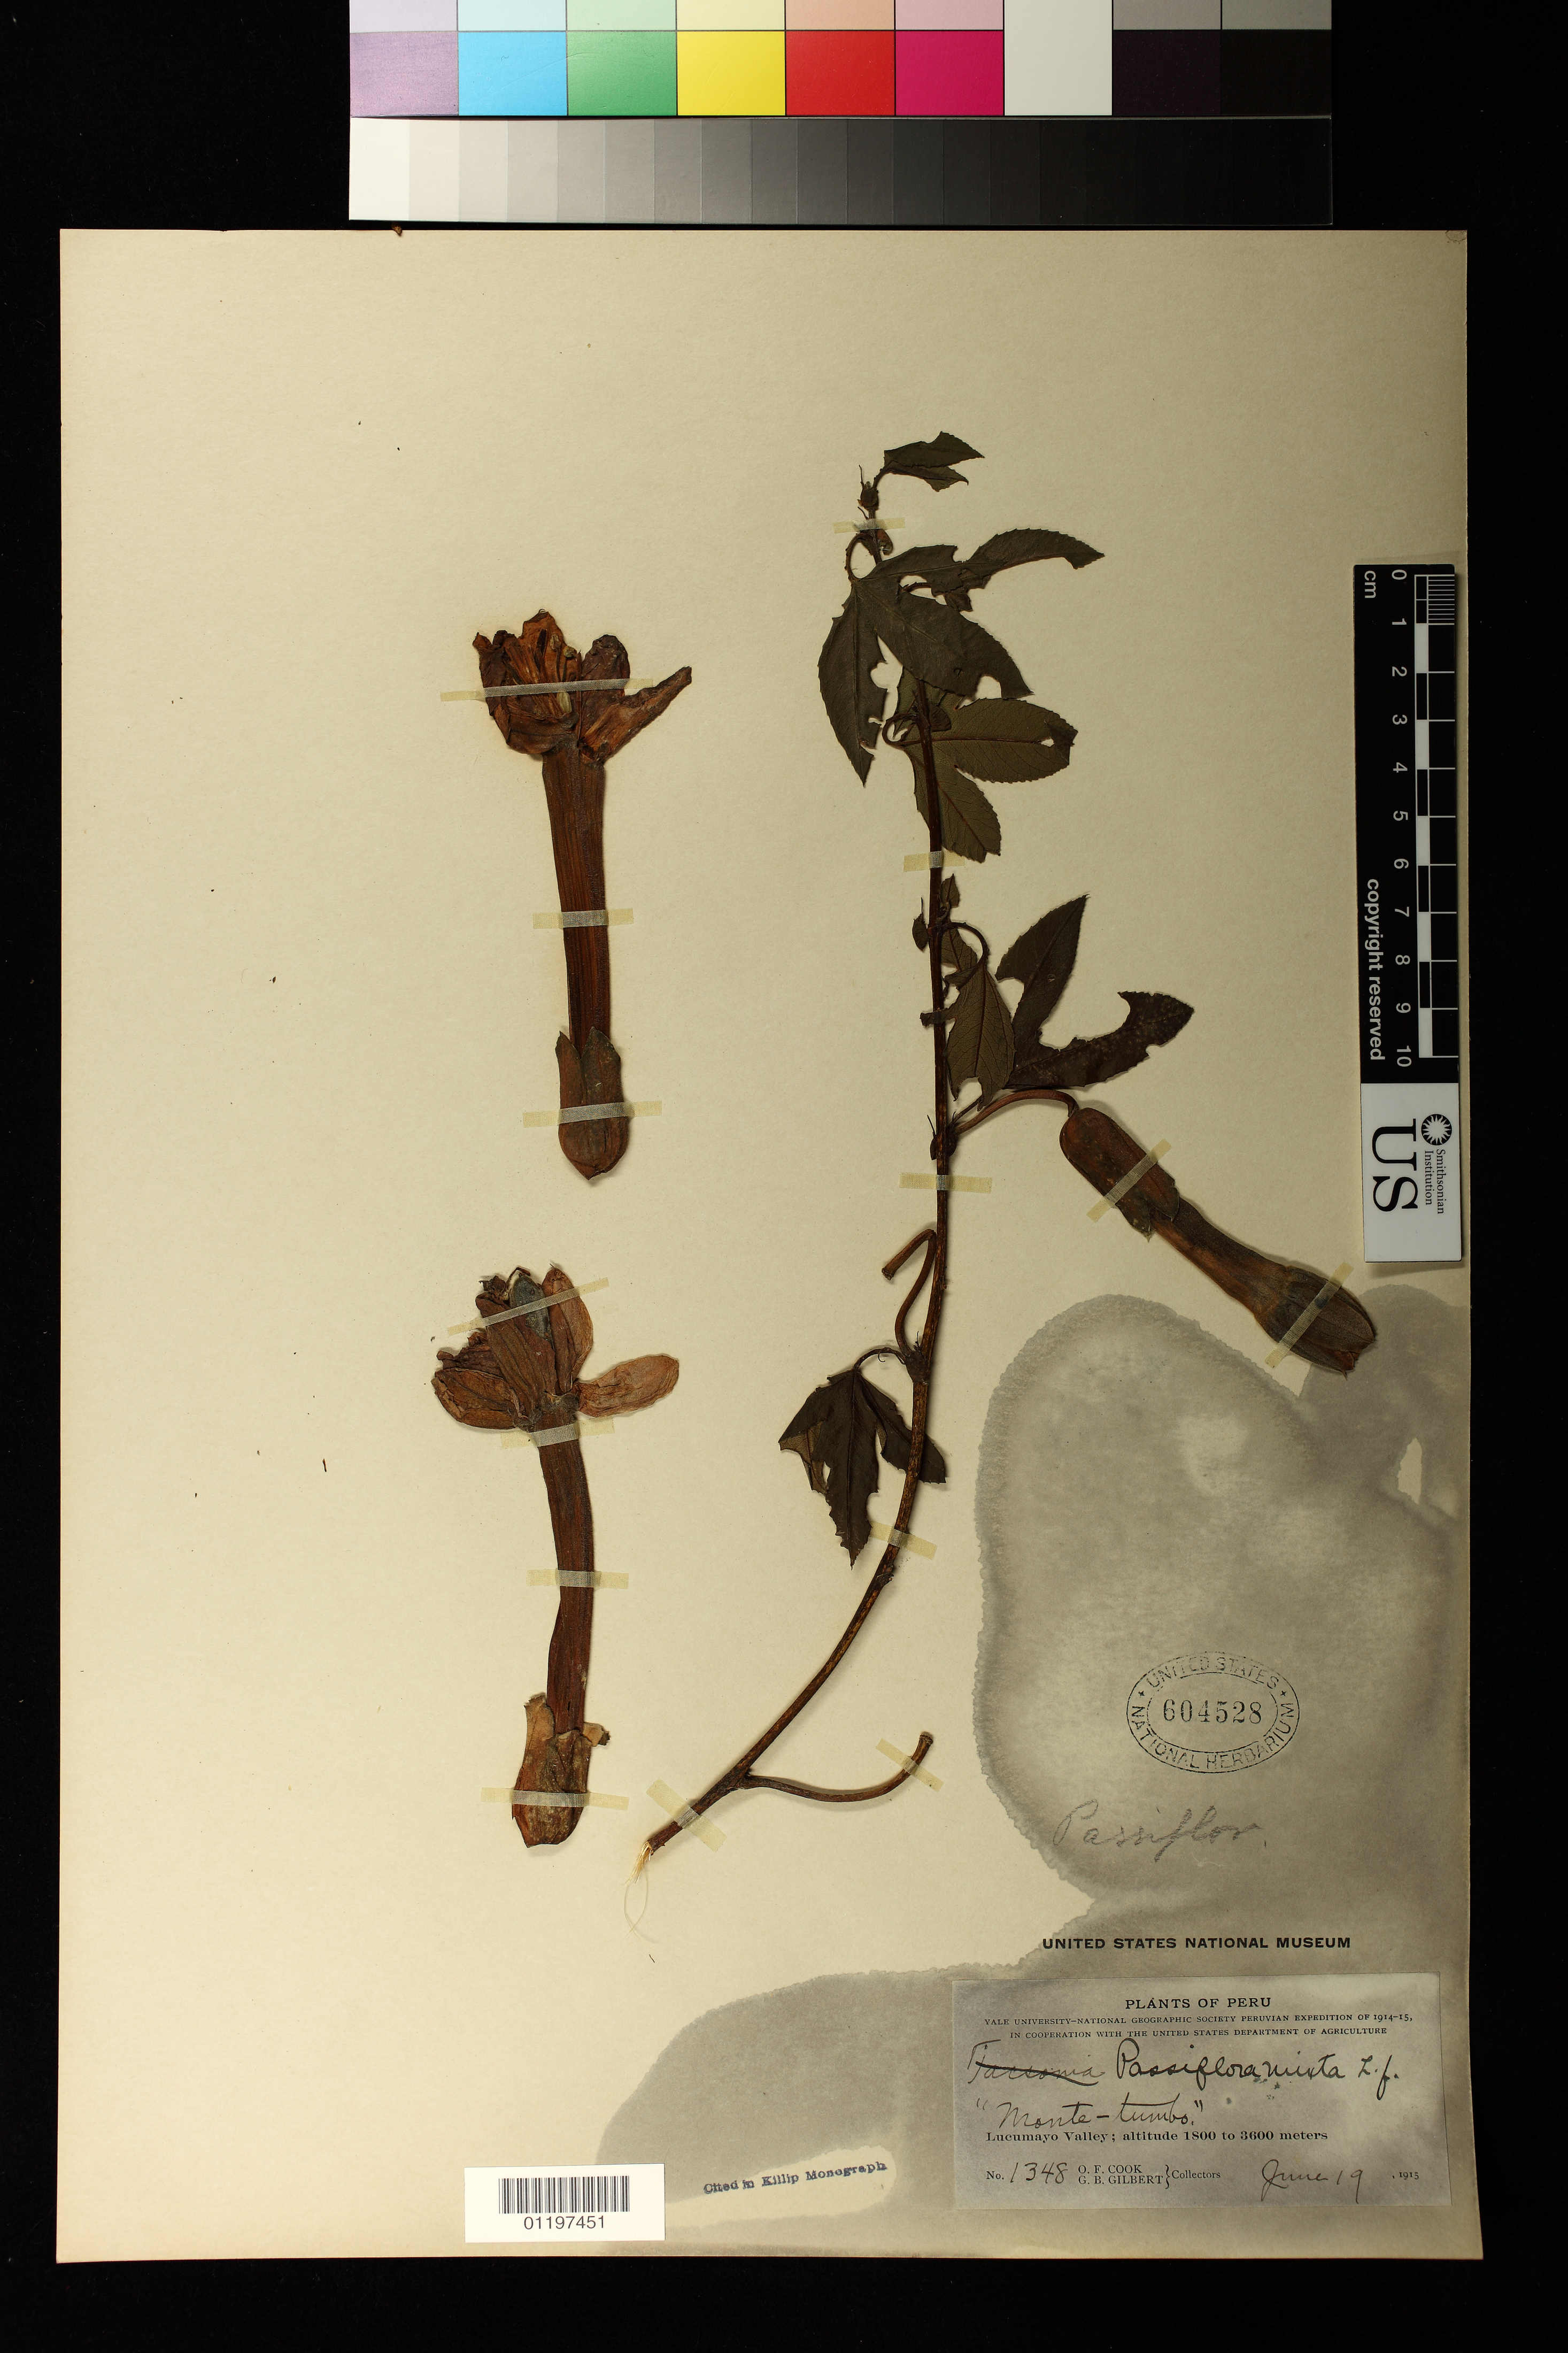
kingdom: Plantae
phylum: Tracheophyta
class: Magnoliopsida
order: Malpighiales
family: Passifloraceae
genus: Passiflora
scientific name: Passiflora mixta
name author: L. f.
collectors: O. F. Cook & G. B. Gilbert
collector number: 1348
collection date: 1915-06-19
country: Peru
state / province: Cusco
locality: Lucumayo Valley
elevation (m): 1800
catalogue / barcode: US 604528